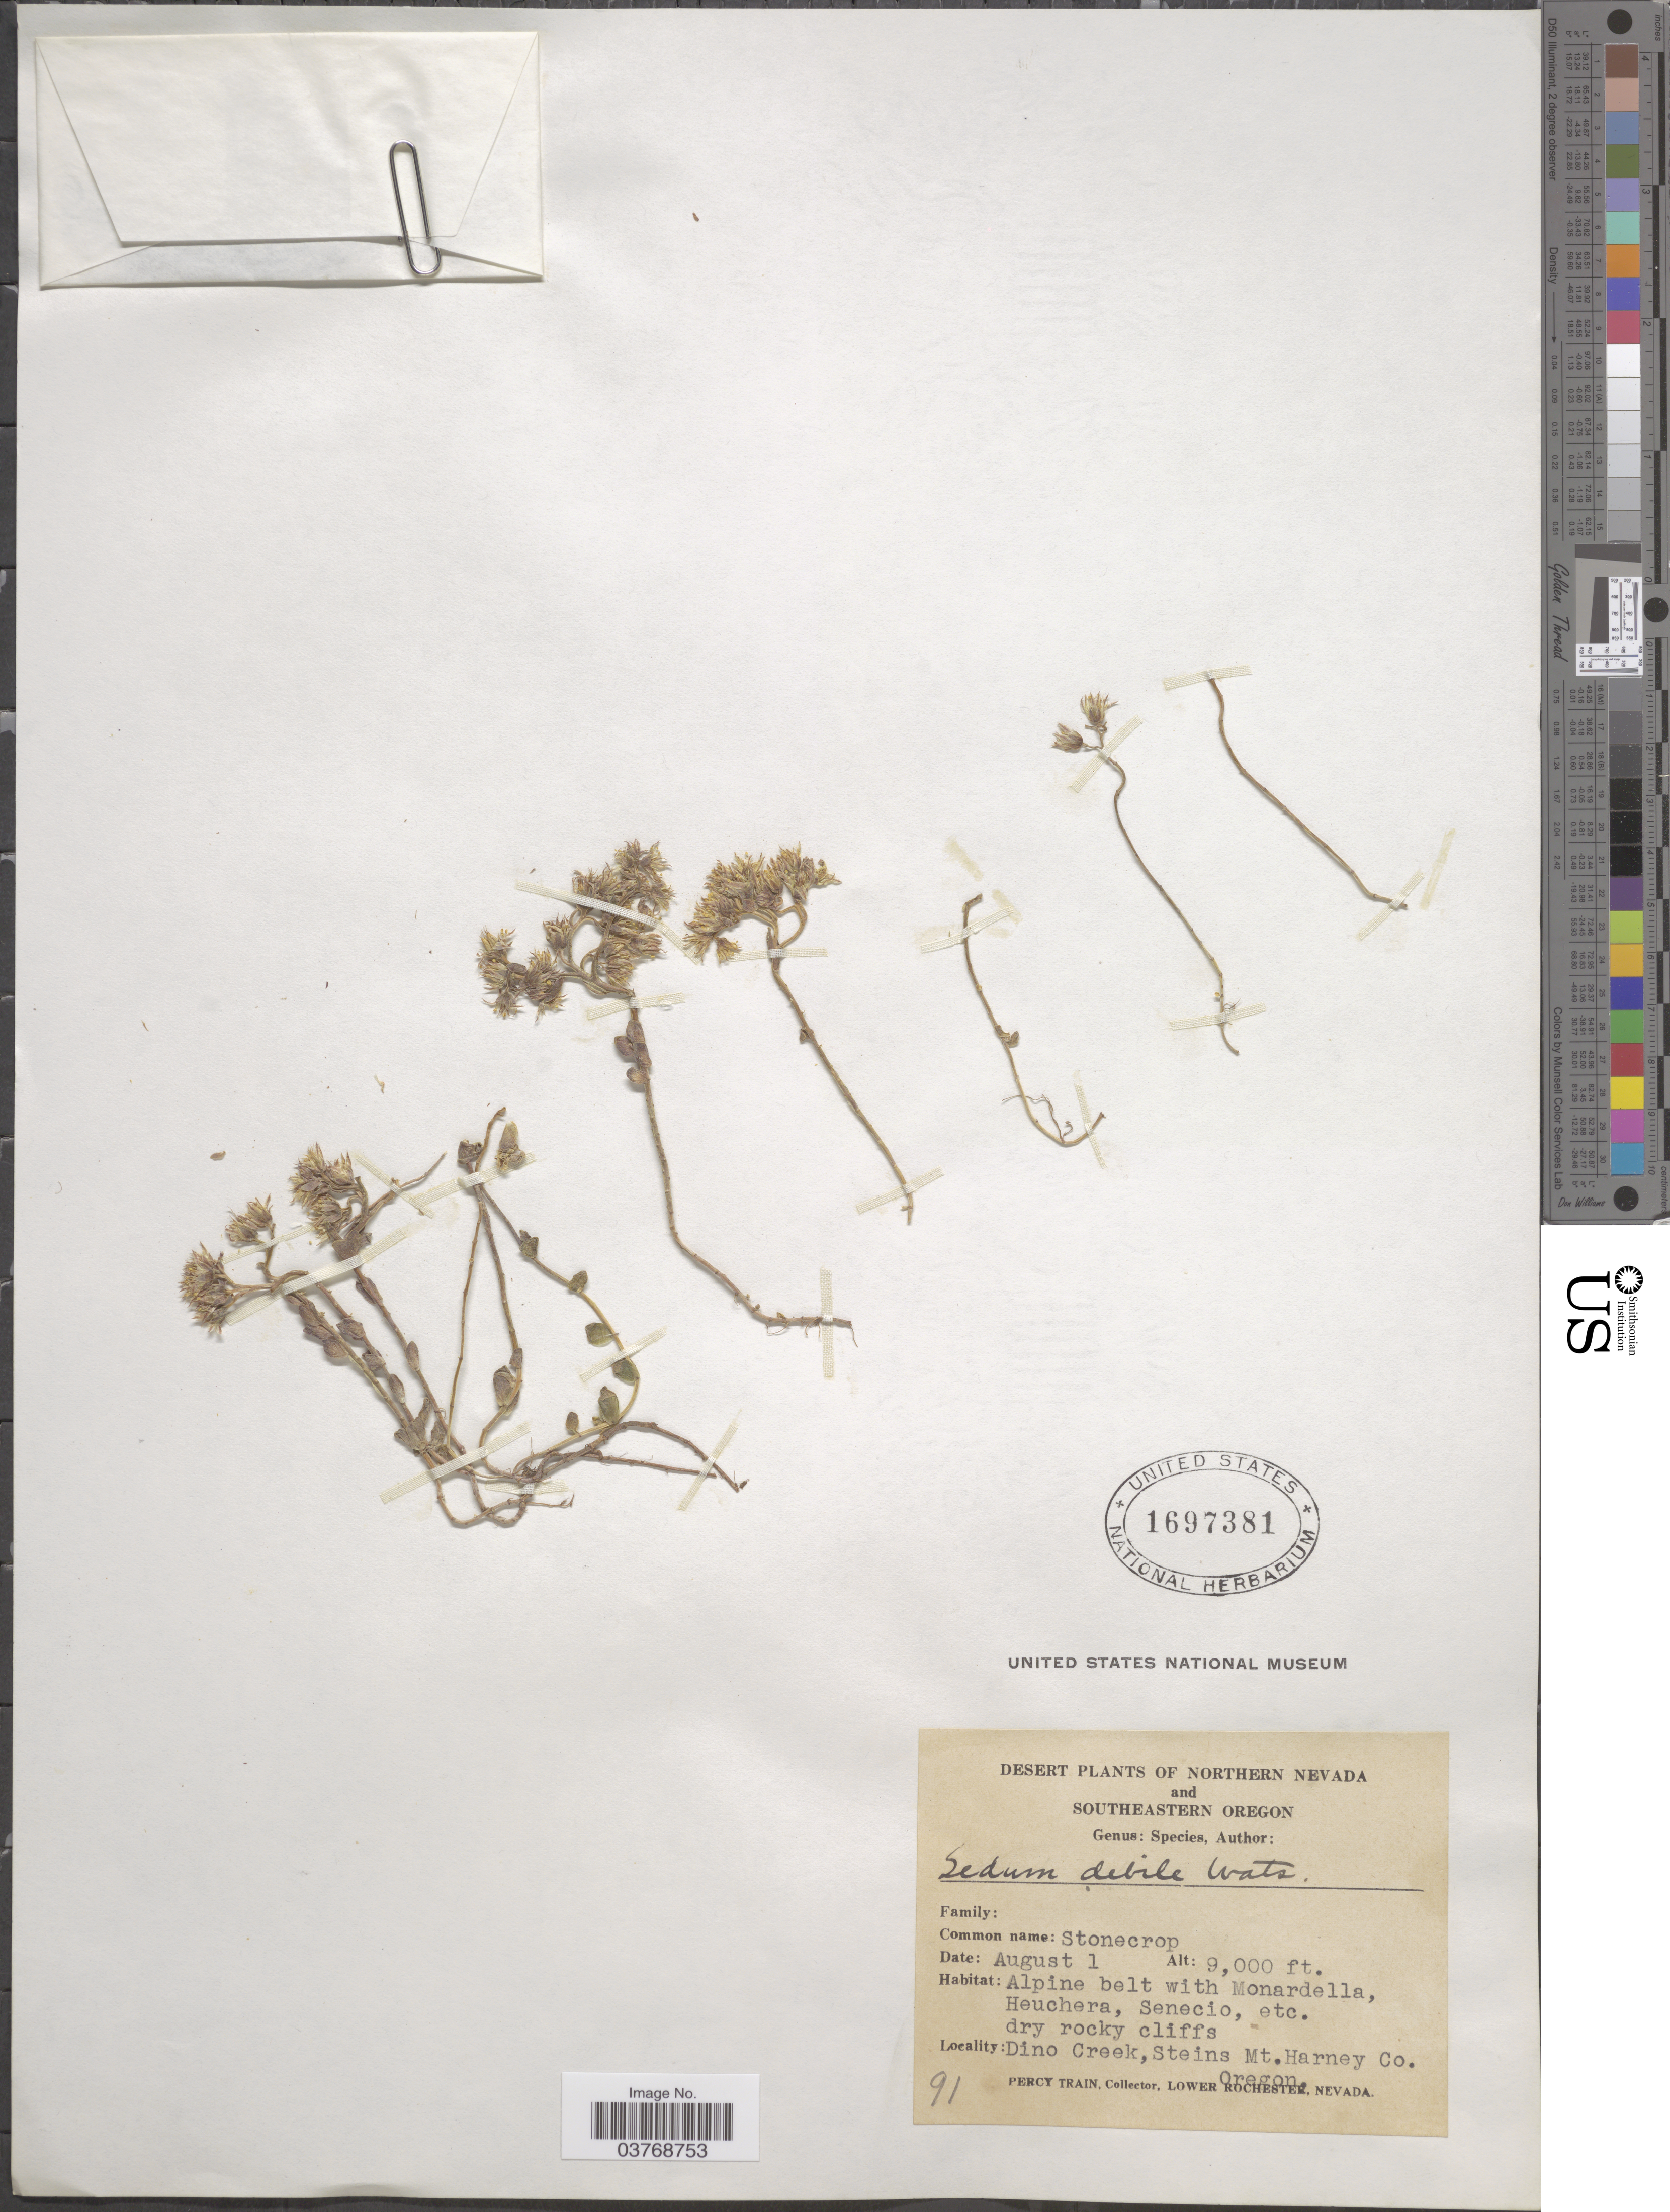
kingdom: Plantae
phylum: Tracheophyta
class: Magnoliopsida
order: Saxifragales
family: Crassulaceae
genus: Sedum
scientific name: Sedum debile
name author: S. Watson in C. King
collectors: P. Train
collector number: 91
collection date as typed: Transcribed d/m/y: /8/1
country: United States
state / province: Oregon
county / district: Harney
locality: Desert. Southeastern Oregon. Dino Creek, Steins Mts. Harney Co.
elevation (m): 2743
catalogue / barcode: US 1697381